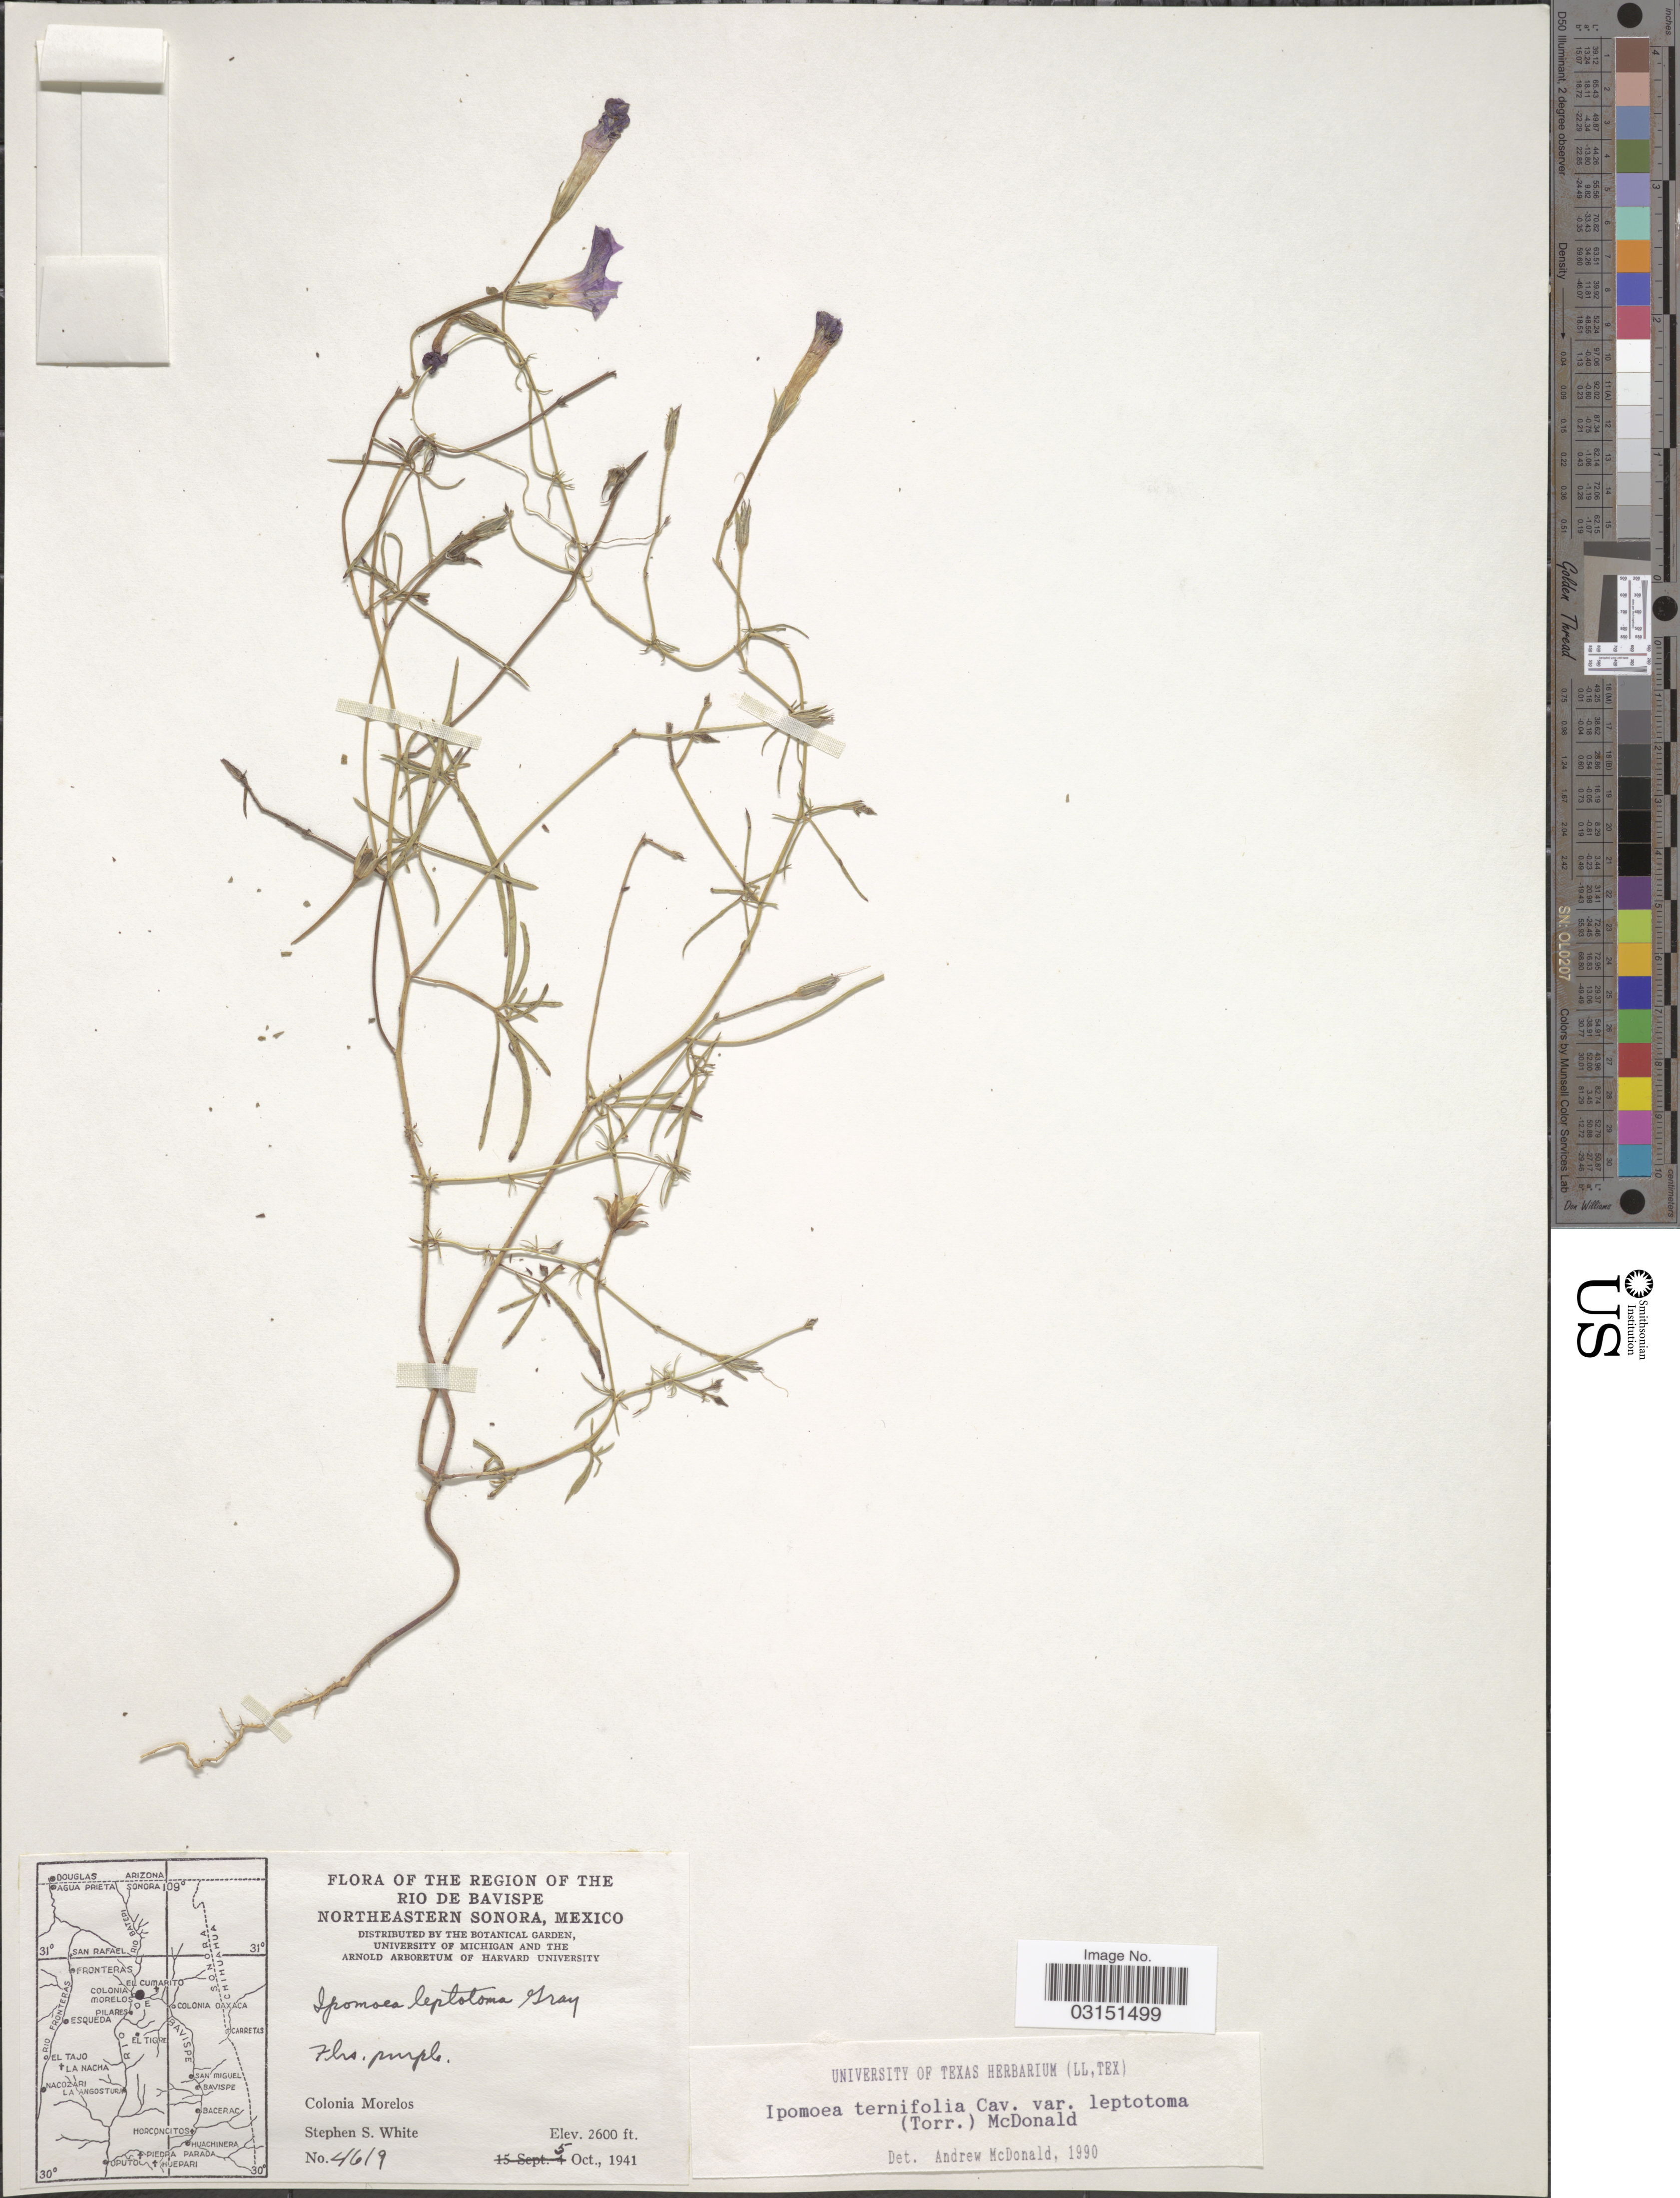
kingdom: Plantae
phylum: Tracheophyta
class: Magnoliopsida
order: Solanales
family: Convolvulaceae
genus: Ipomoea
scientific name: Ipomoea ternifolia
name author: Cav.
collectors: S. S. White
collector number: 4619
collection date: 1941-10-05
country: Mexico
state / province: Sonora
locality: The region of the Rio de Bavispe. Northeastern Sonora. Colonia Morelos.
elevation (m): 792